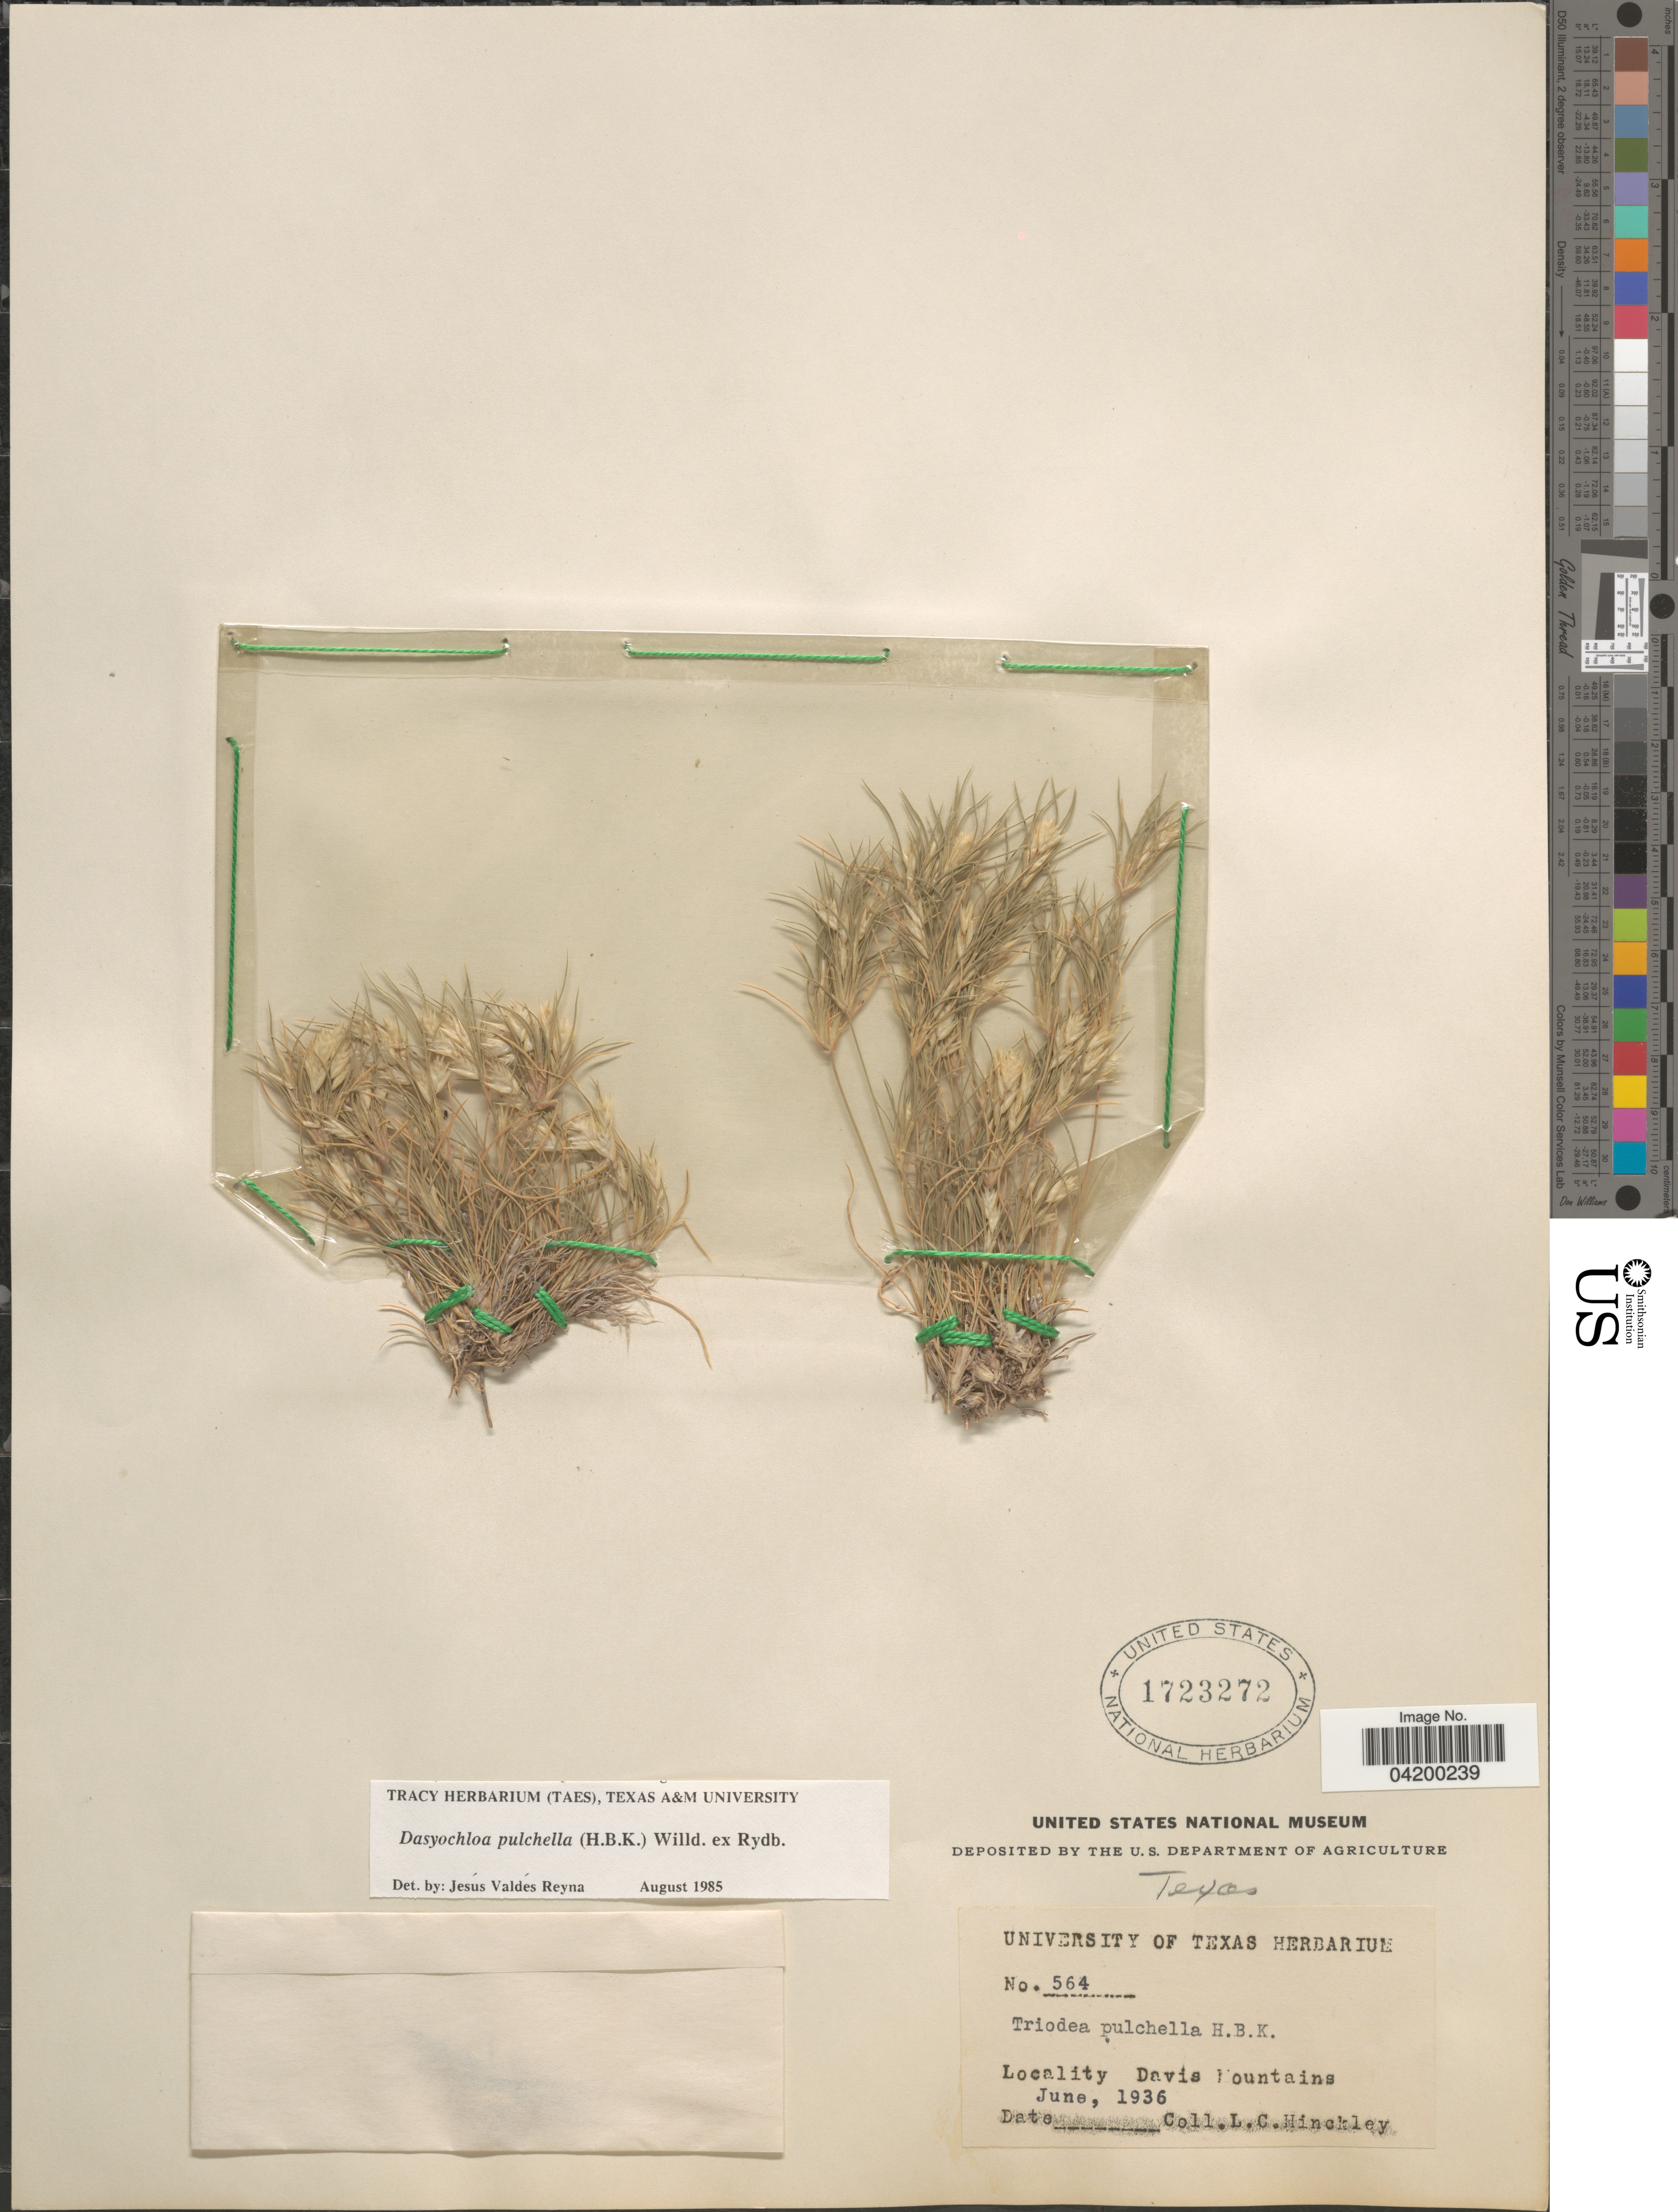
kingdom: Plantae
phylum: Tracheophyta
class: Liliopsida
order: Poales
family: Poaceae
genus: Dasyochloa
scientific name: Dasyochloa pulchella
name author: (Kunth) Willd. ex Rydb.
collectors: L. Hinckley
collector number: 564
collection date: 1936-06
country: United States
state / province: Texas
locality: Davis Mountains.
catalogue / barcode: US 1723272